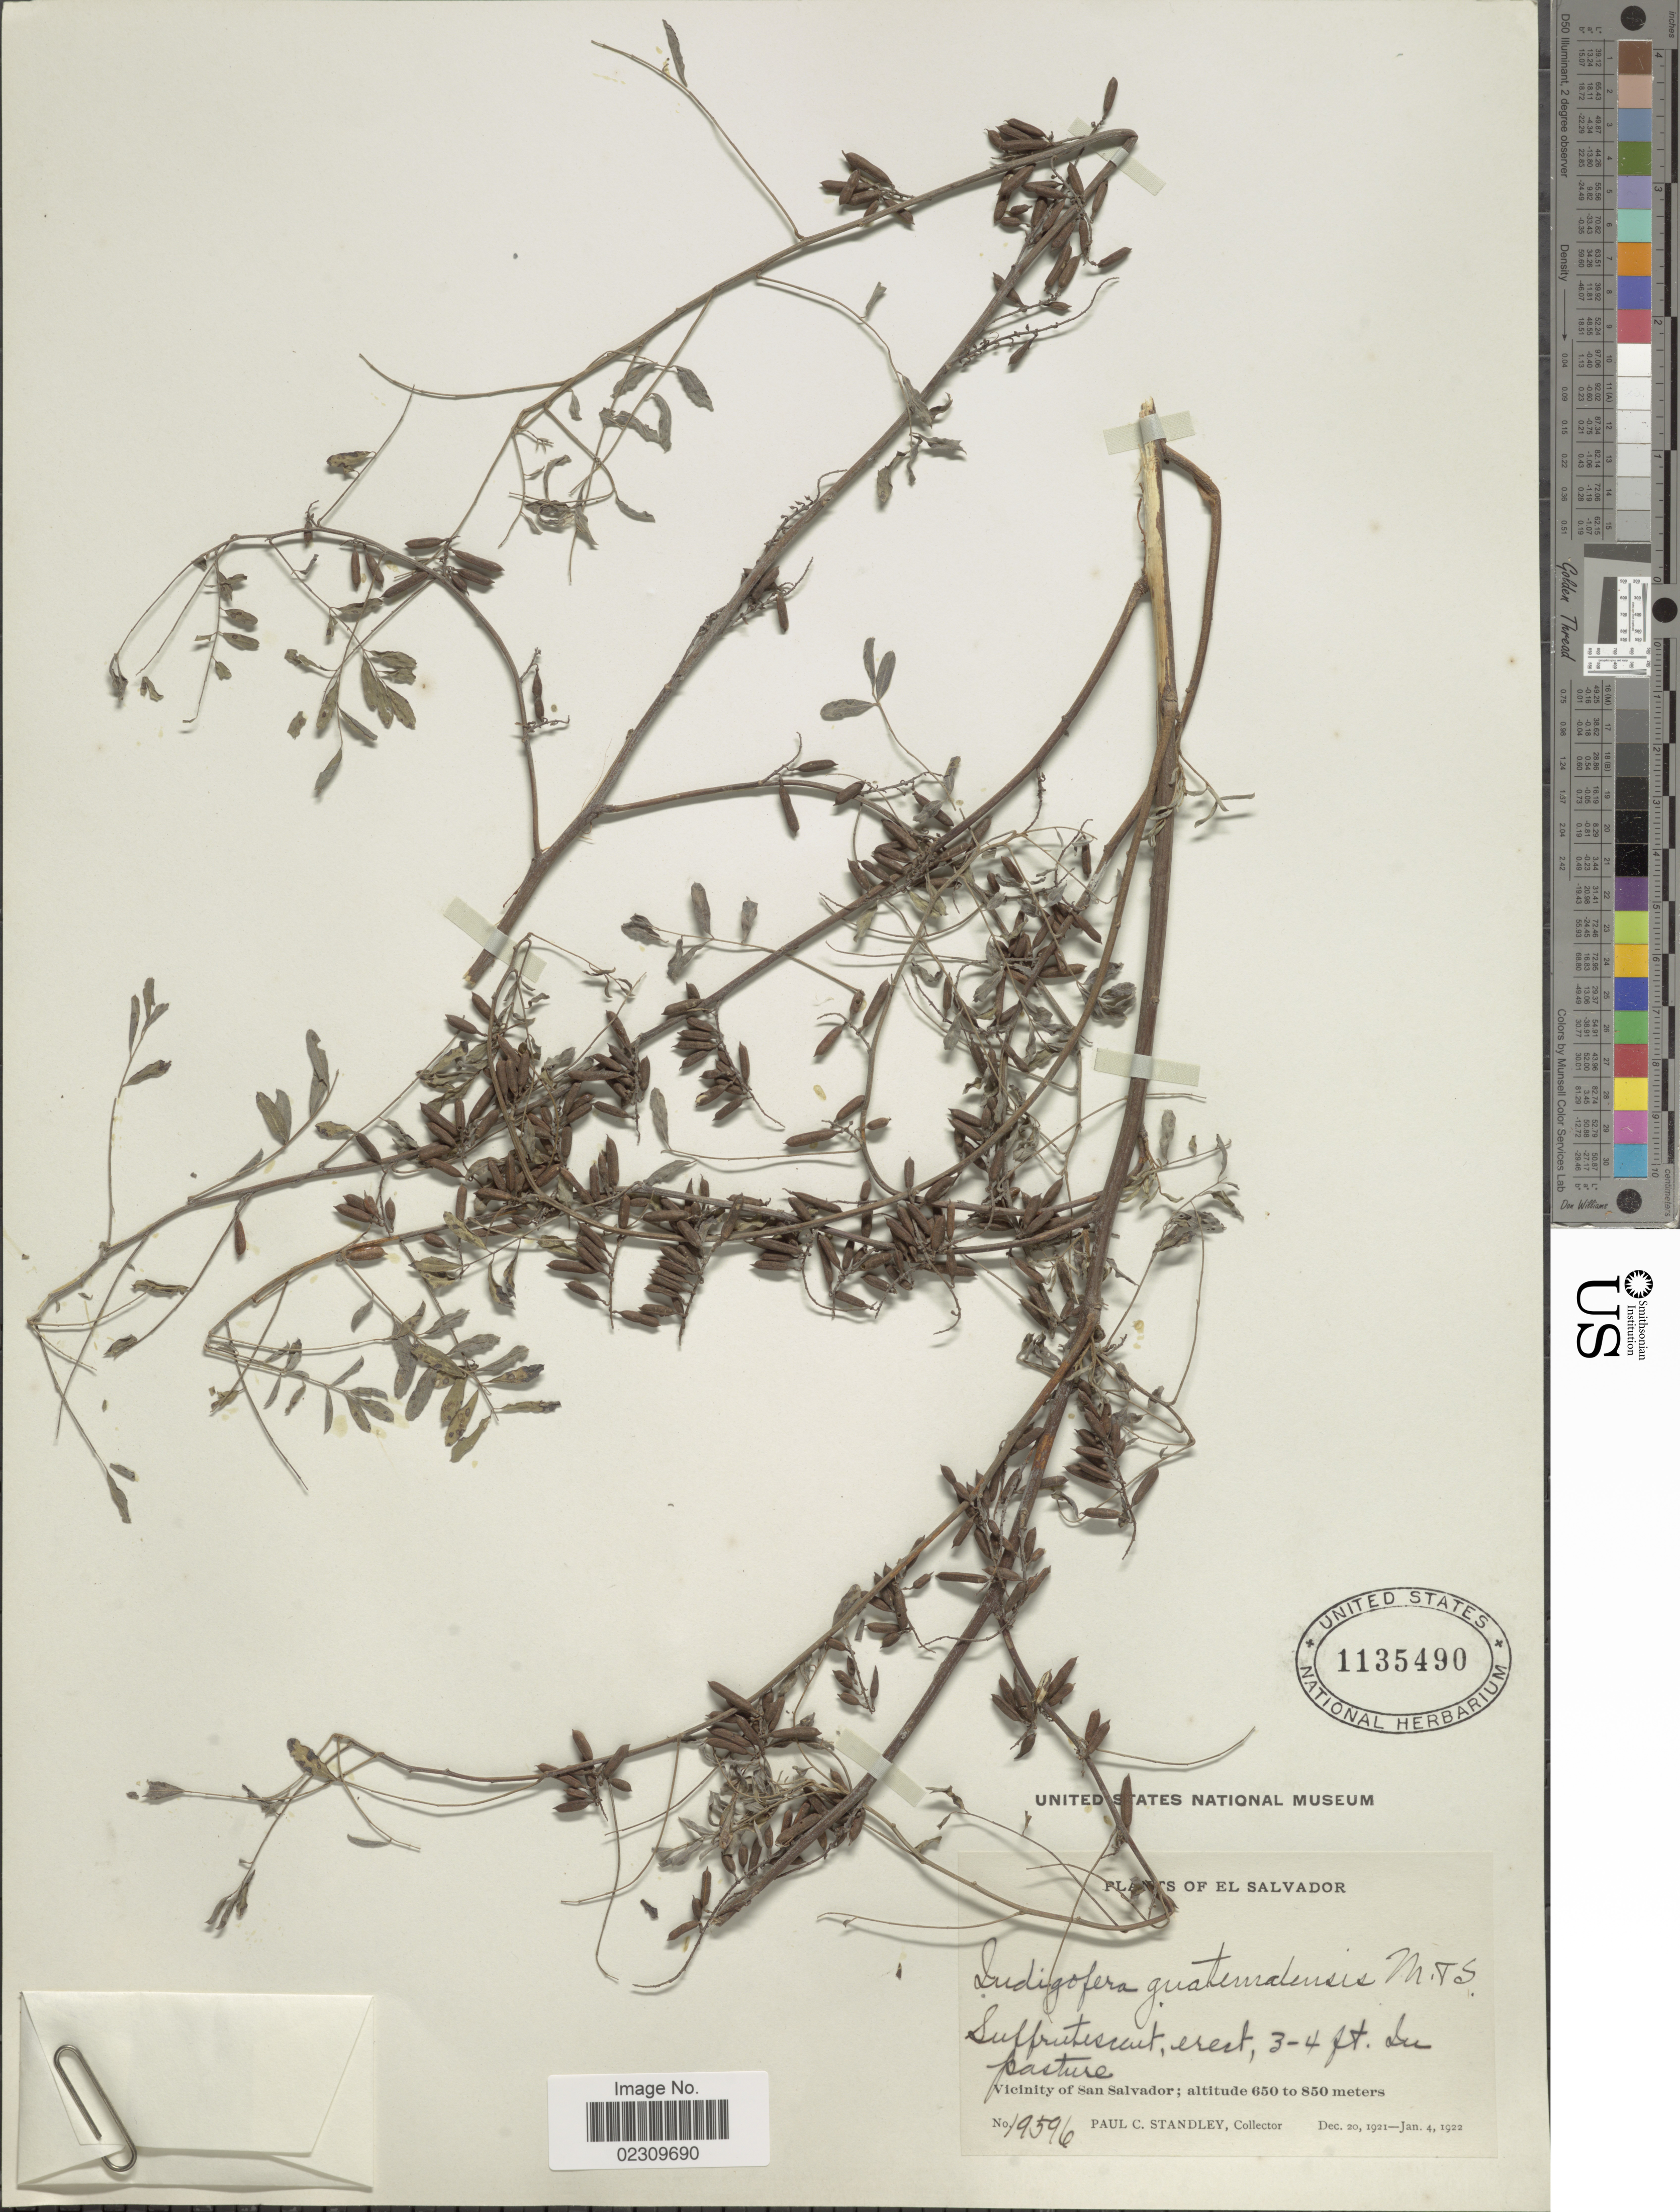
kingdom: Plantae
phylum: Tracheophyta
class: Magnoliopsida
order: Fabales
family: Fabaceae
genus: Indigofera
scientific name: Indigofera guatemalensis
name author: Moc. et al. ex Backer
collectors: P. C. Standley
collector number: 19596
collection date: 1921-12-20/1922-01-04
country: El Salvador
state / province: San Salvador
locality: Vicinity of San Salvador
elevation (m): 650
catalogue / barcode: US 1135490